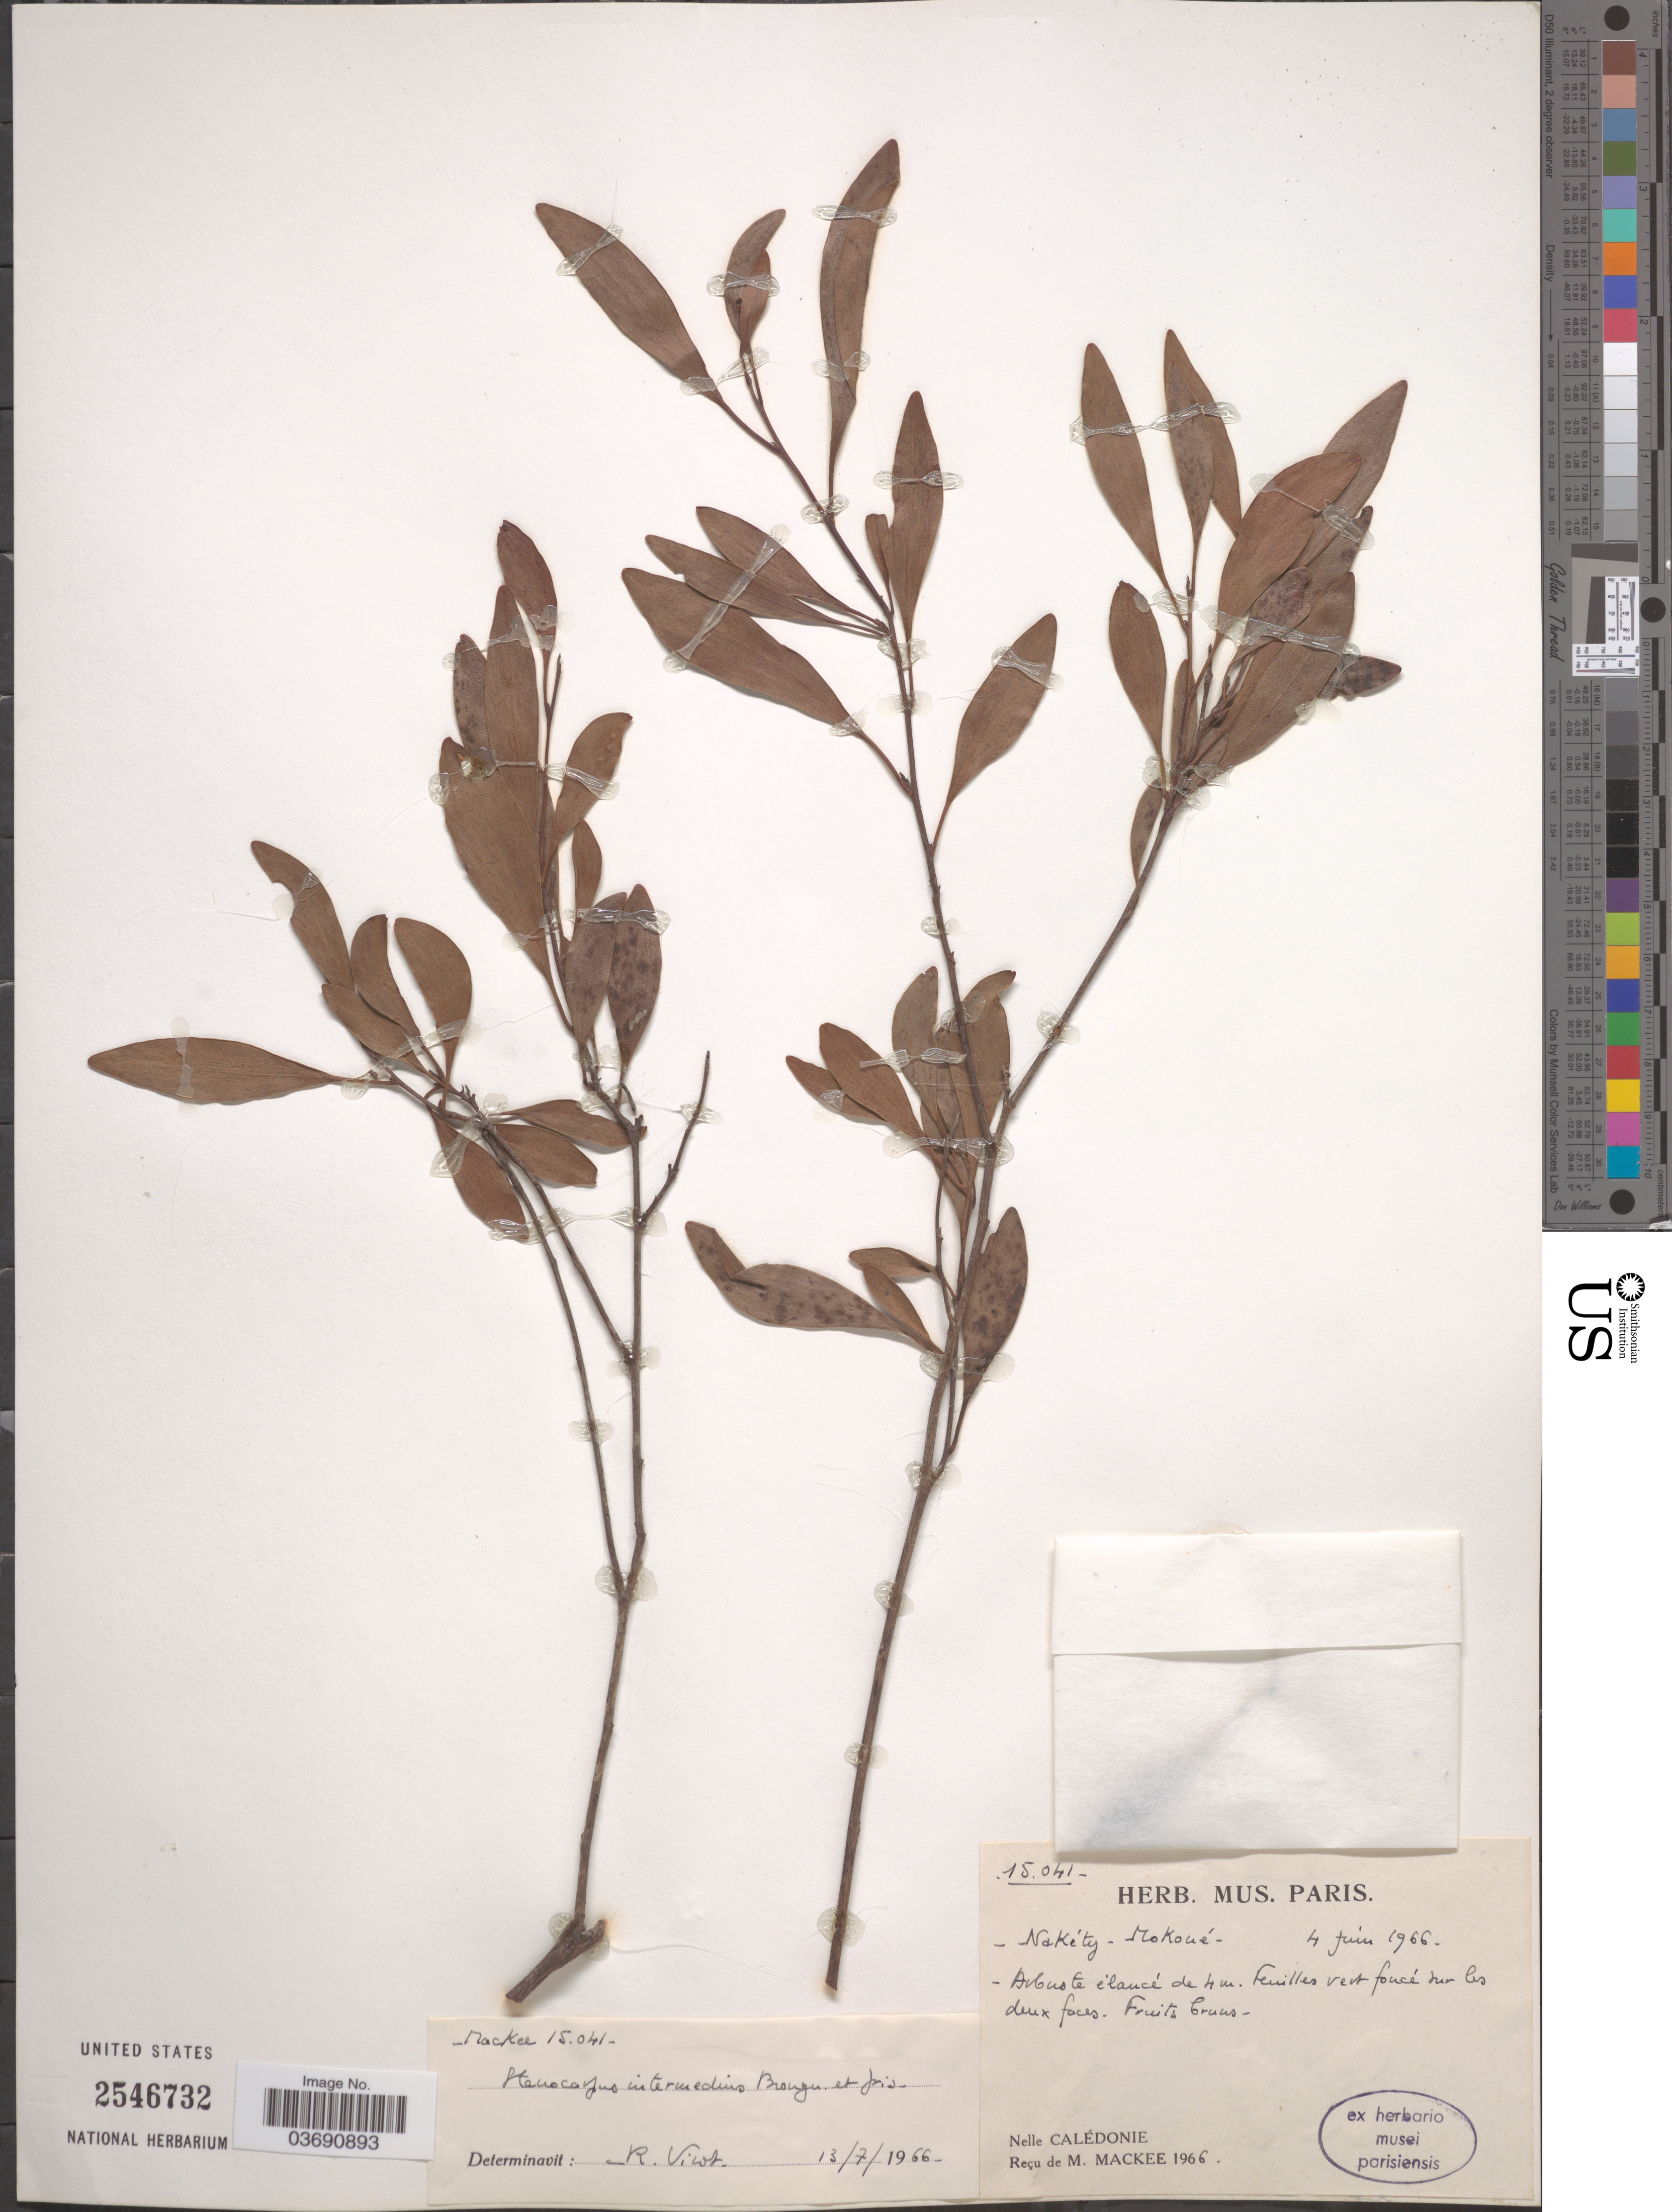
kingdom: Plantae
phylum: Tracheophyta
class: Magnoliopsida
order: Proteales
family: Proteaceae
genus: Stenocarpus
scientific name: Stenocarpus intermedius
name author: Brongn. & Gris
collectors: M. Mackee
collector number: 15041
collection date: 1966-06-04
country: New Caledonia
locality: Nakéty. Mokoué. Nelle Calédonie.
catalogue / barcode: US 2546732